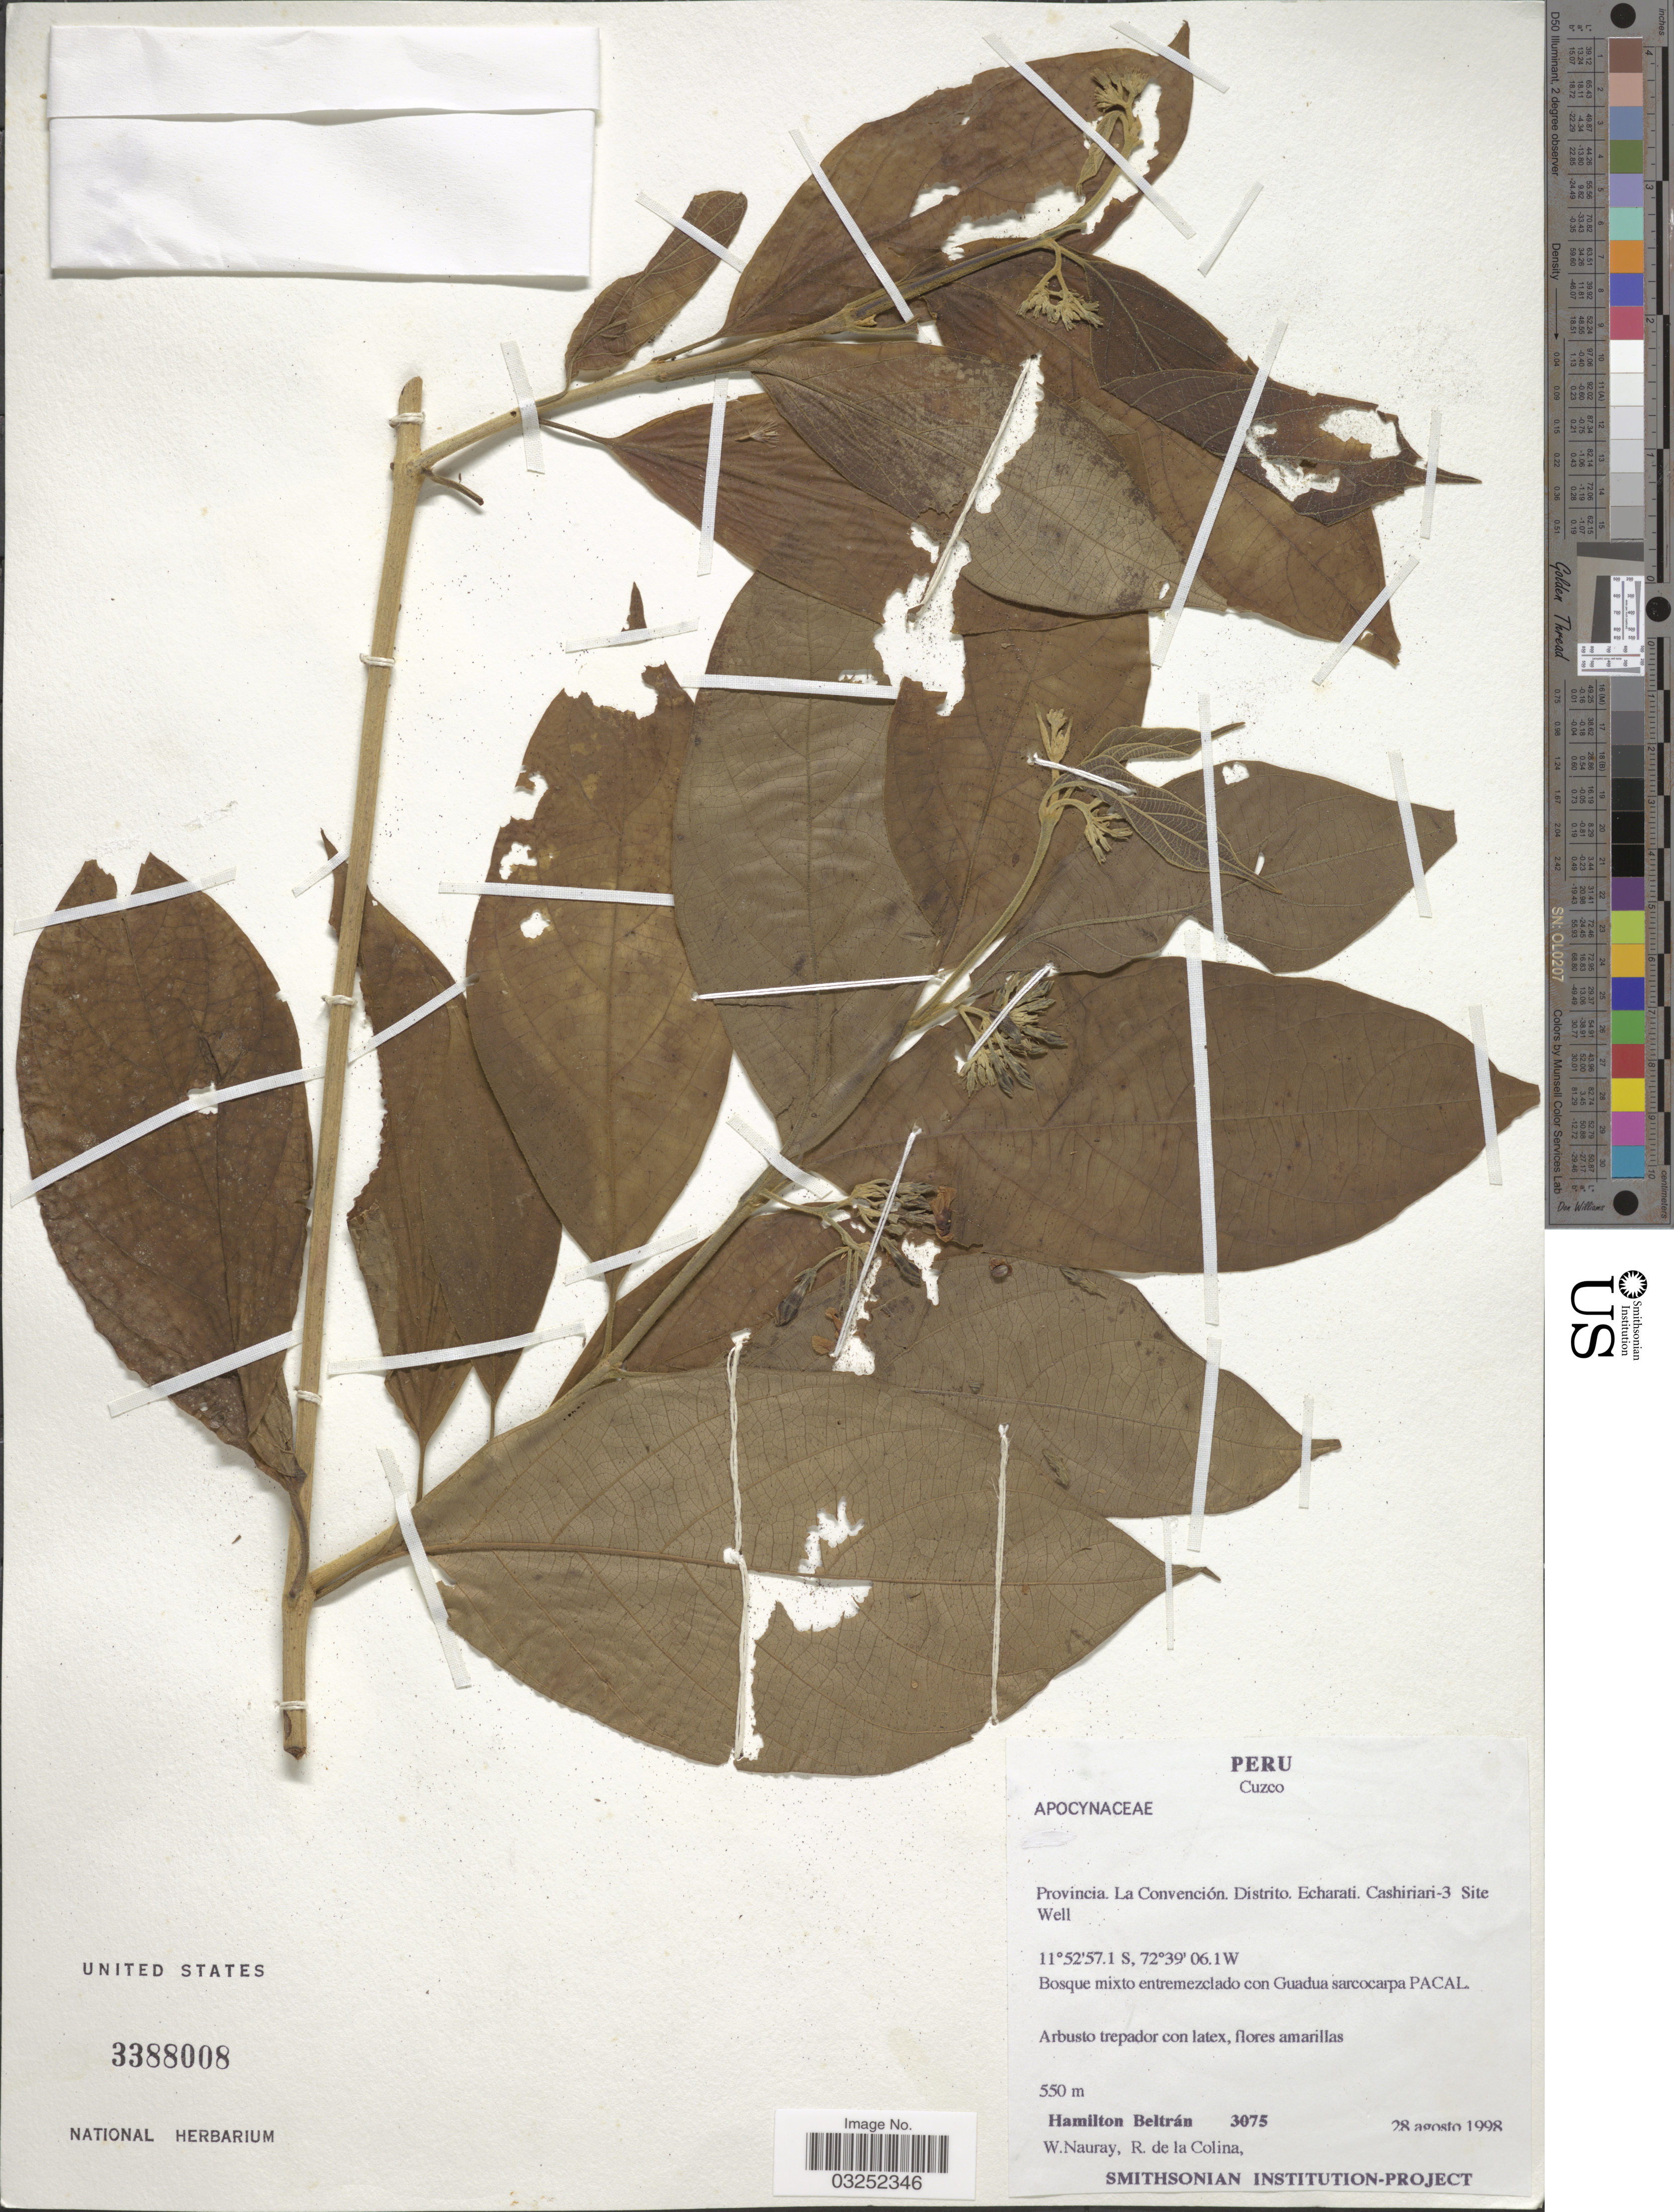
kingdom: Plantae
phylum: Tracheophyta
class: Magnoliopsida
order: Gentianales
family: Apocynaceae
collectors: H. Beltran, W. Nauray & R. de La Colina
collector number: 3075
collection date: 1998-08-28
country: Peru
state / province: Cusco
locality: Cuzco, Provincia La Convención. Distrito Echarati. Cashiriari-3 Site Well.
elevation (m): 550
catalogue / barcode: US 3388008